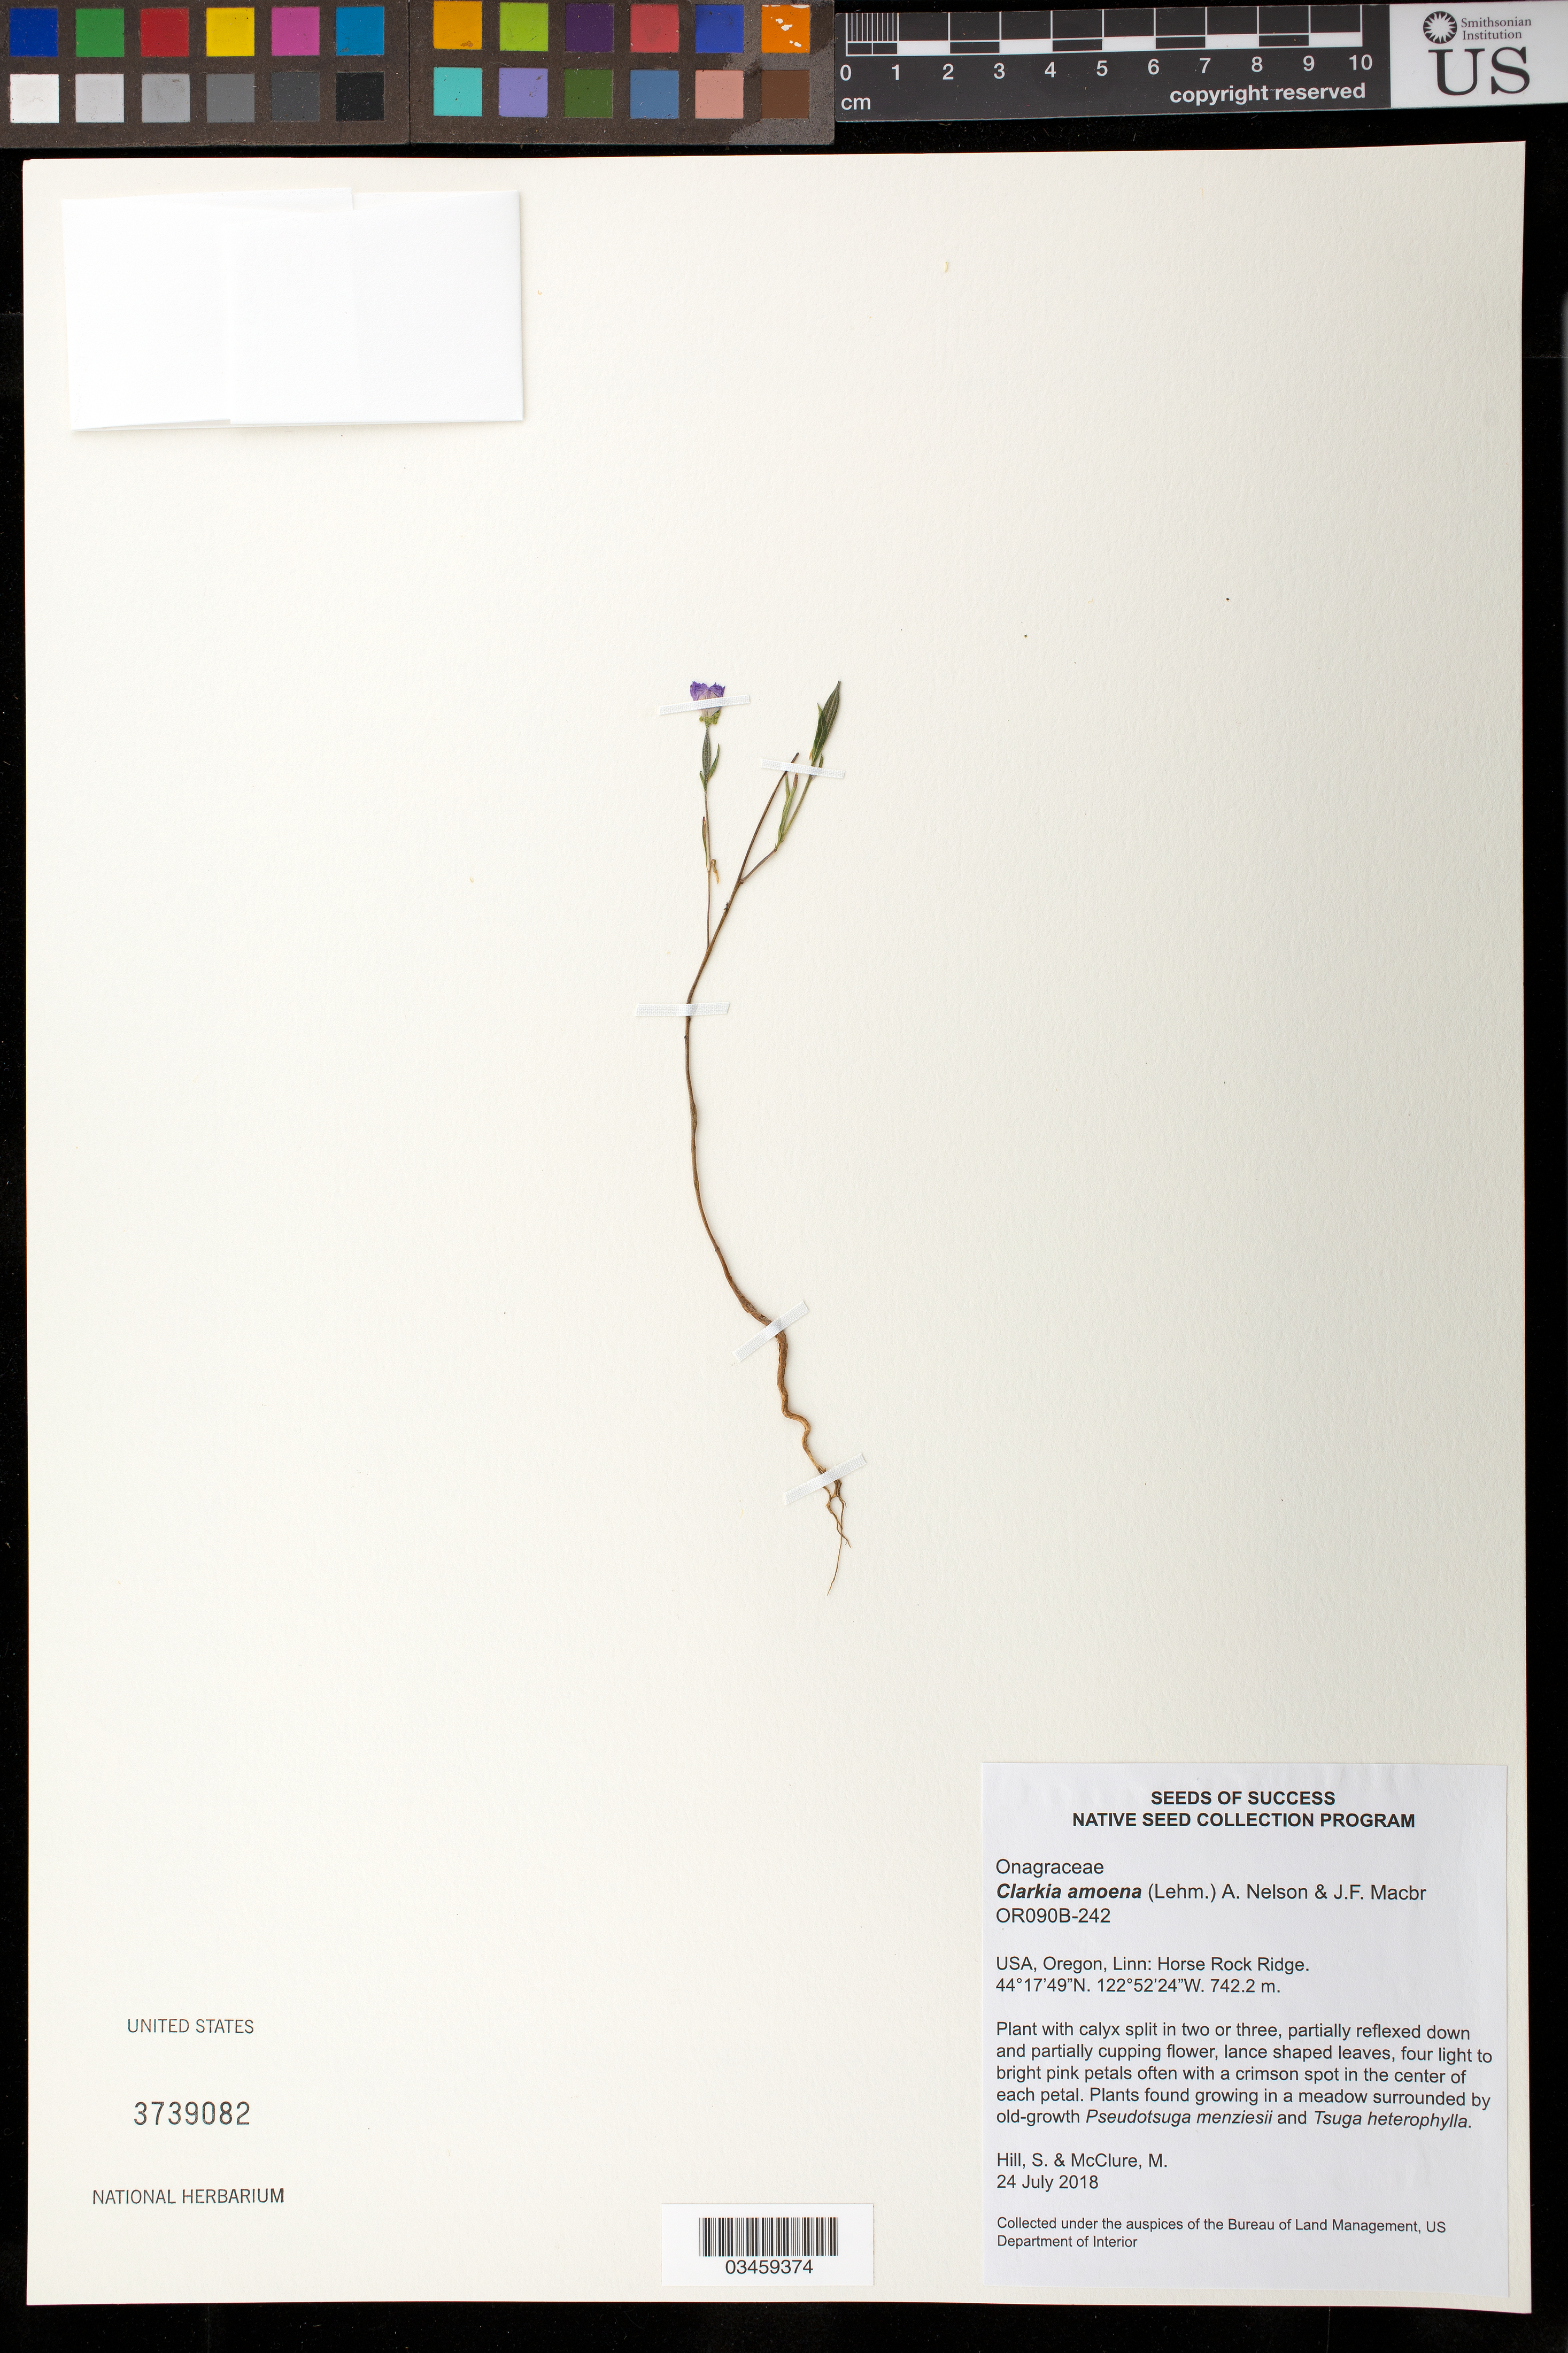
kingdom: Plantae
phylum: Tracheophyta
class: Magnoliopsida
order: Myrtales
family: Onagraceae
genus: Clarkia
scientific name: Clarkia amoena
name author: (Lehm.) A. Nelson & J.F. Macbr.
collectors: S. Hill & M. McClure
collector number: OR090B-242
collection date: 2018-07-24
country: United States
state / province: Oregon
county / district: Linn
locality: Horse Rock Ridge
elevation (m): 742.2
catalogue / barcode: US 3739082